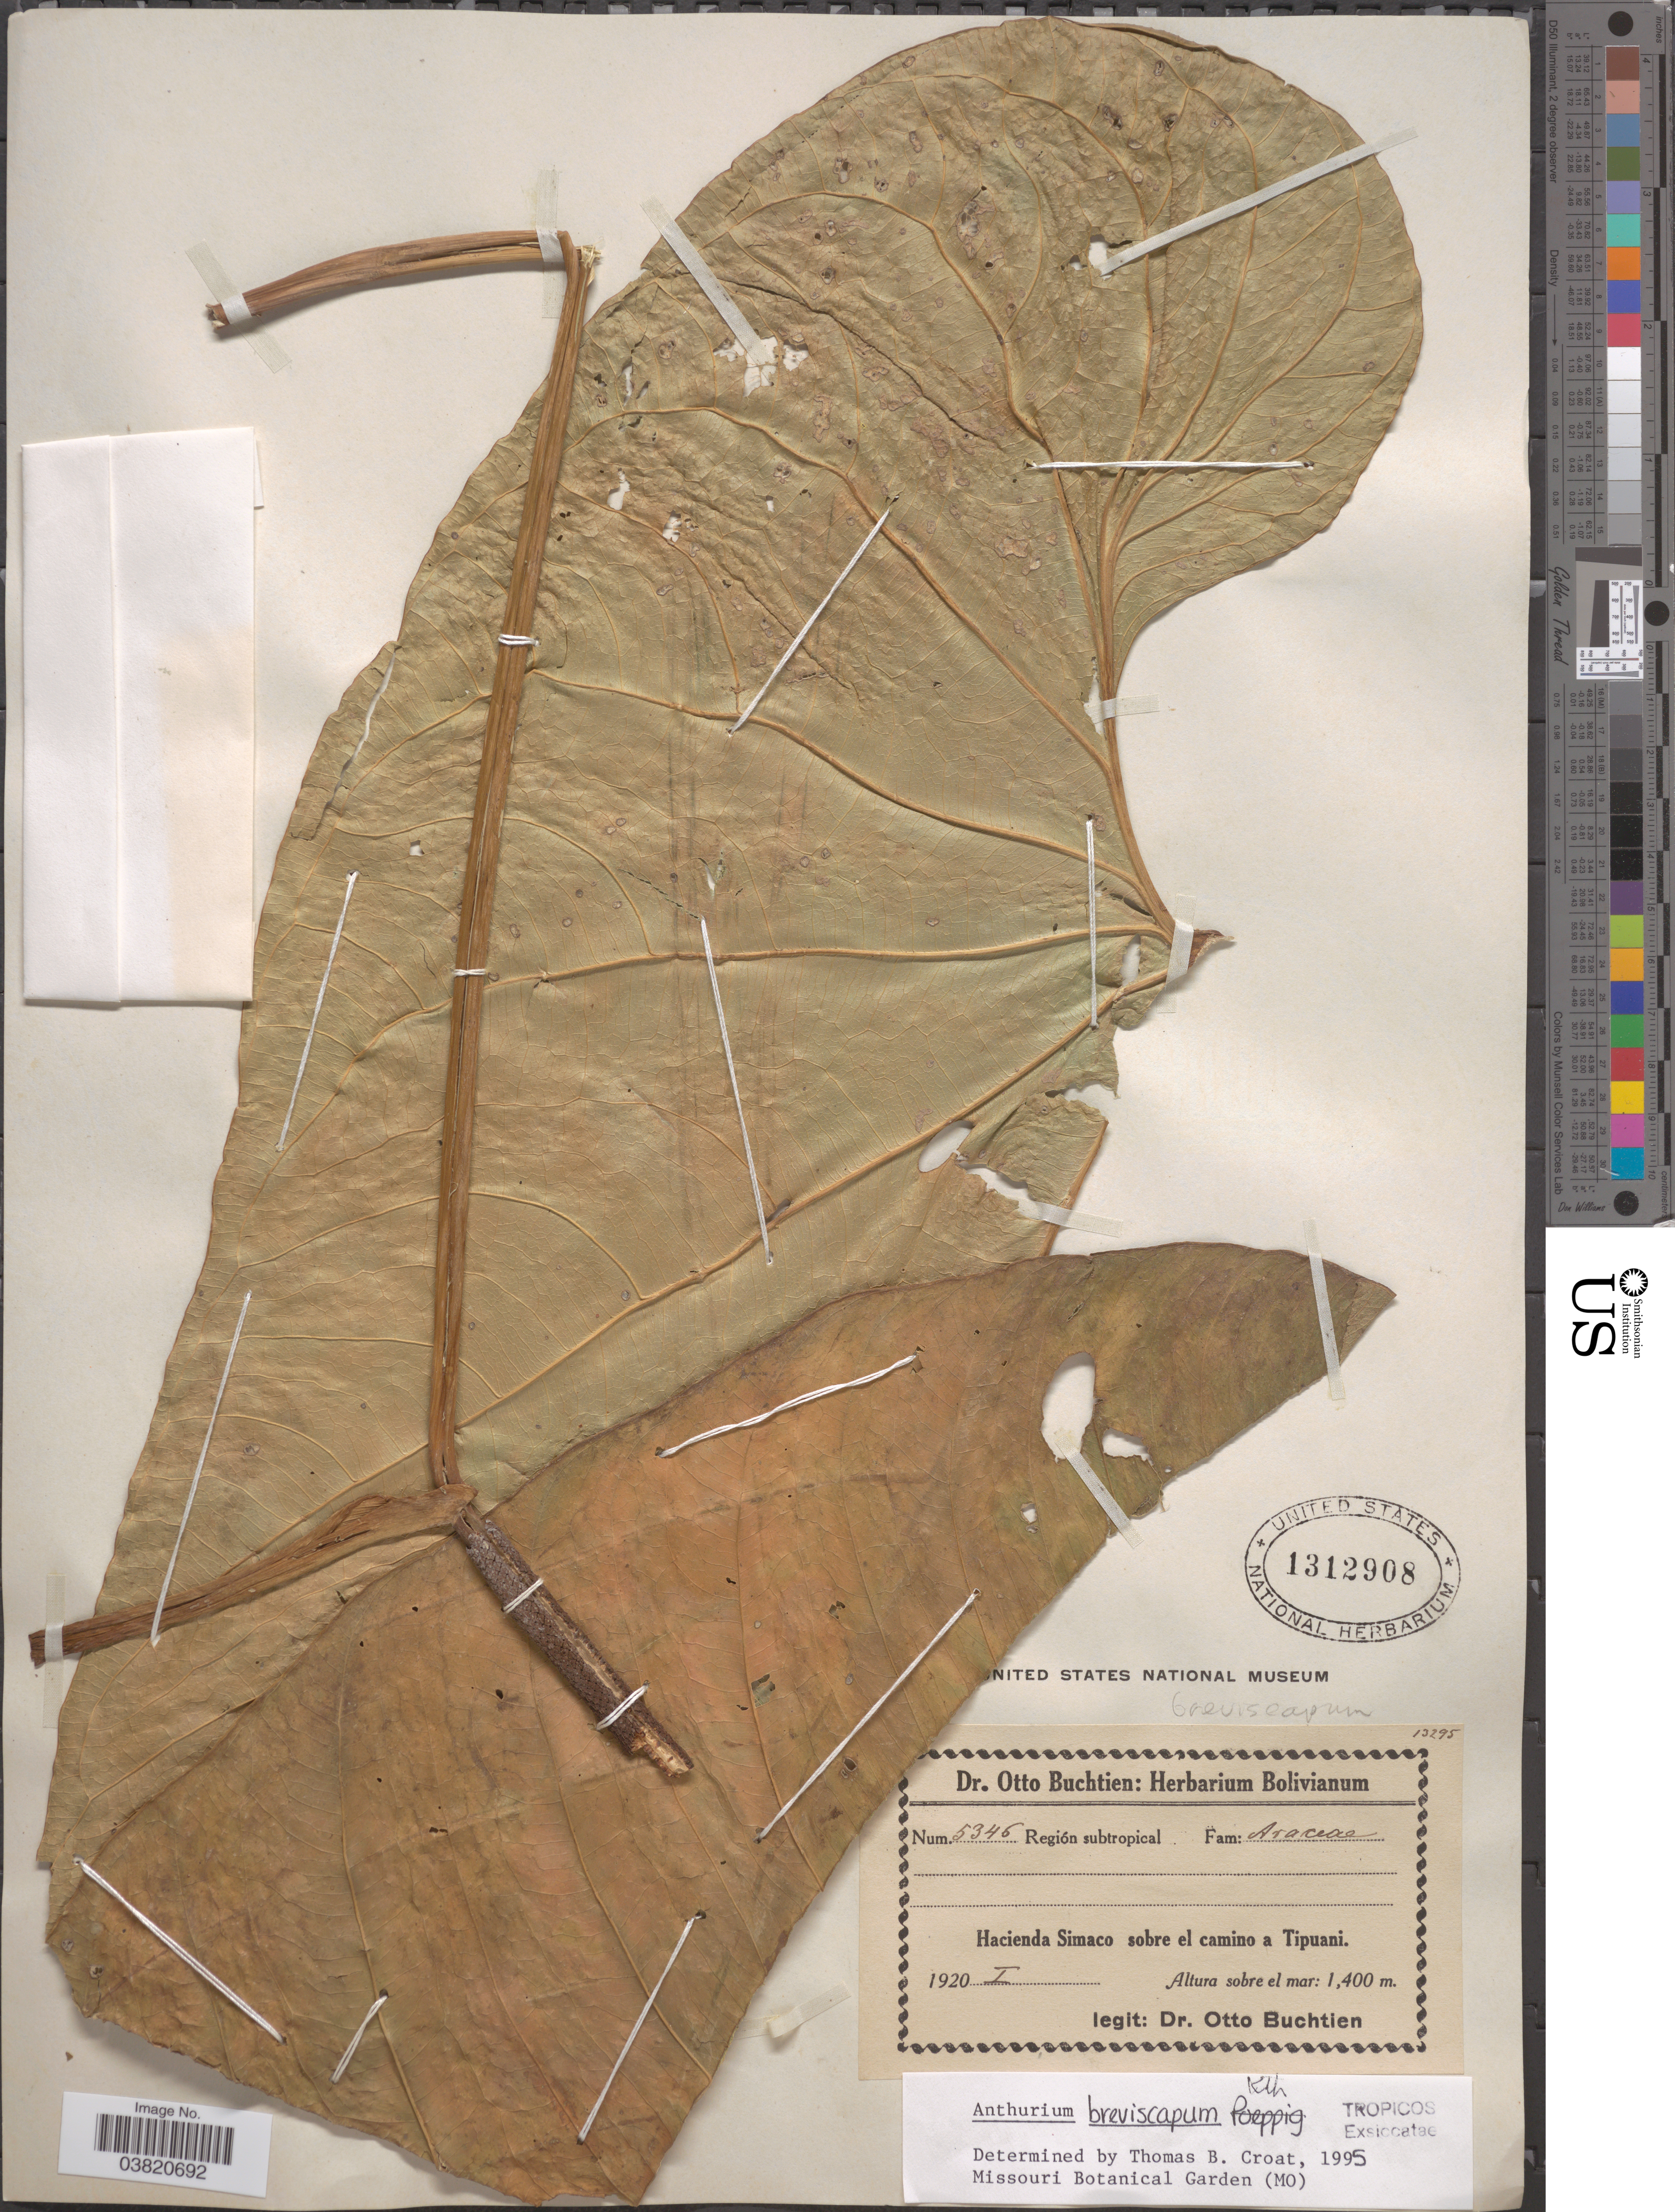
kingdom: Plantae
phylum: Tracheophyta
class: Liliopsida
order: Alismatales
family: Araceae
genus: Anthurium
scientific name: Anthurium breviscapum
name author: Kunth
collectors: O. Buchtien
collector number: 5346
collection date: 1920-01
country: Bolivia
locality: Región subtropical. Hacienda Simaco sobre el camino a Tipuani.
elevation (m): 1400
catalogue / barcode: US 1312908